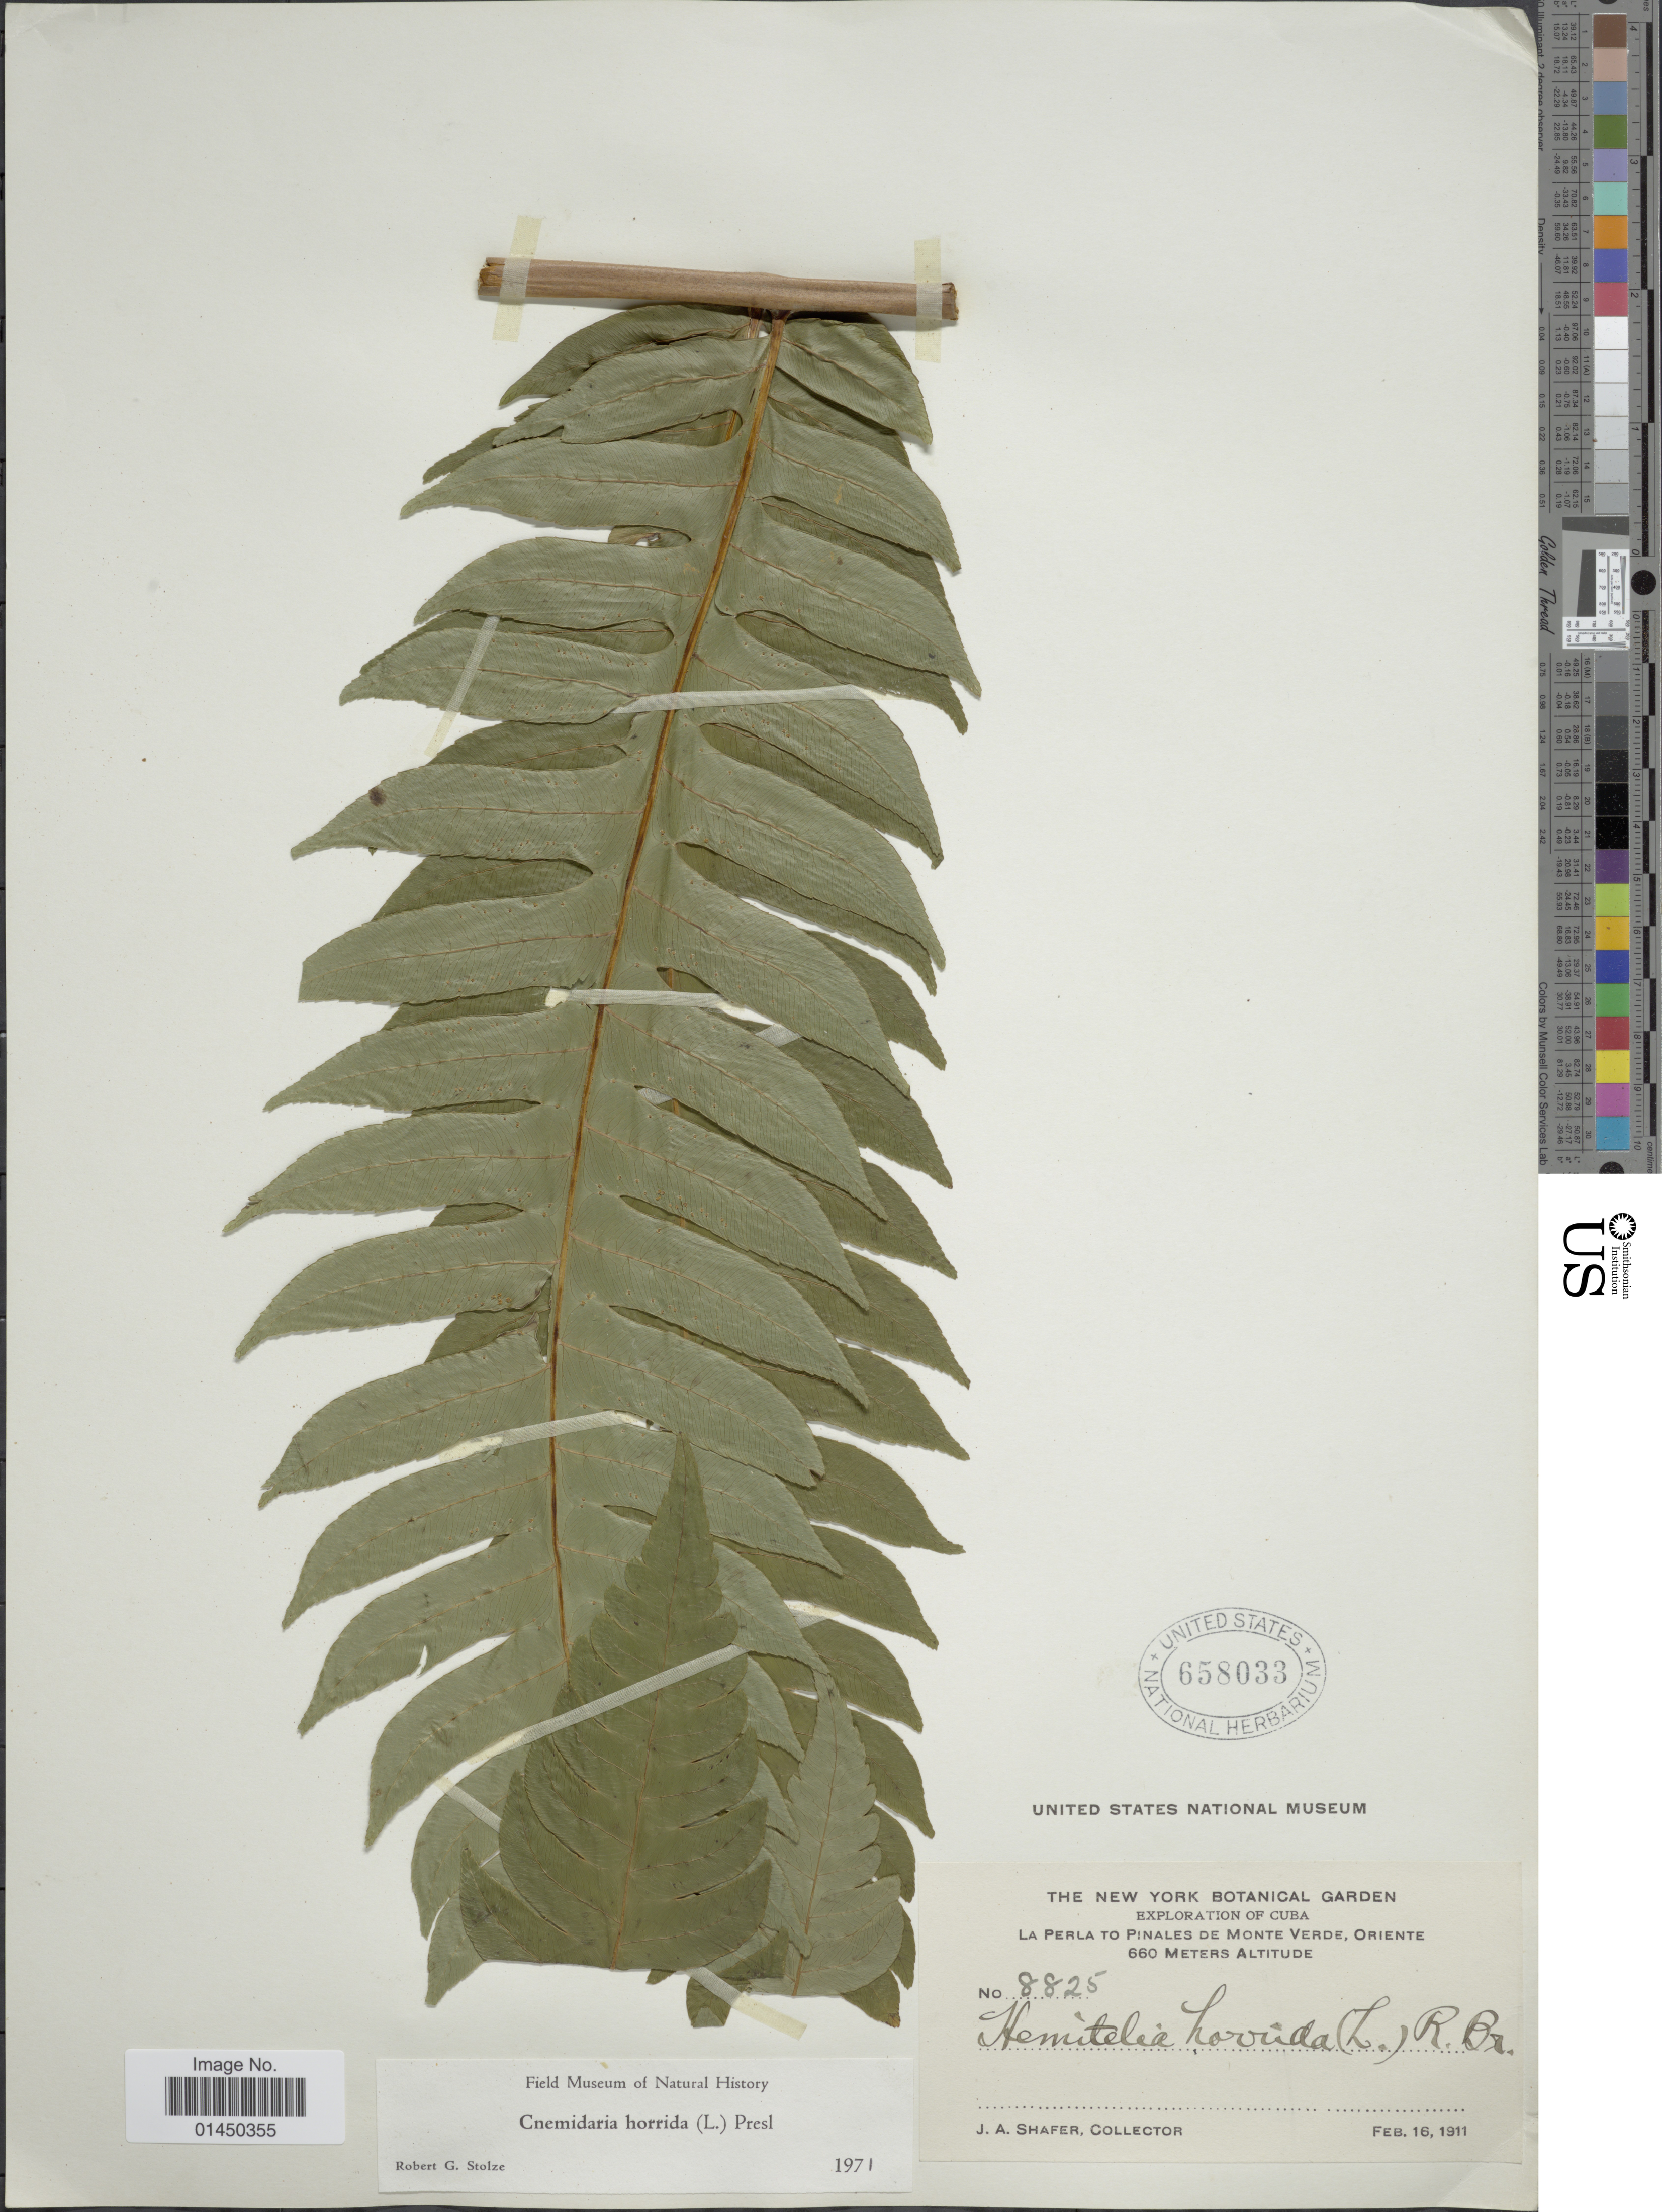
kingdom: Plantae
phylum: Tracheophyta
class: Polypodiopsida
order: Cyatheales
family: Cyatheaceae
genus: Cyathea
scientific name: Cyathea horrida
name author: (L.) Sm.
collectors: J. A. Shafer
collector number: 8825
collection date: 1911-02-16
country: Cuba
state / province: Oriente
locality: La Perla to Pinales de Monte Verde.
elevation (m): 660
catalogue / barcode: US 658033